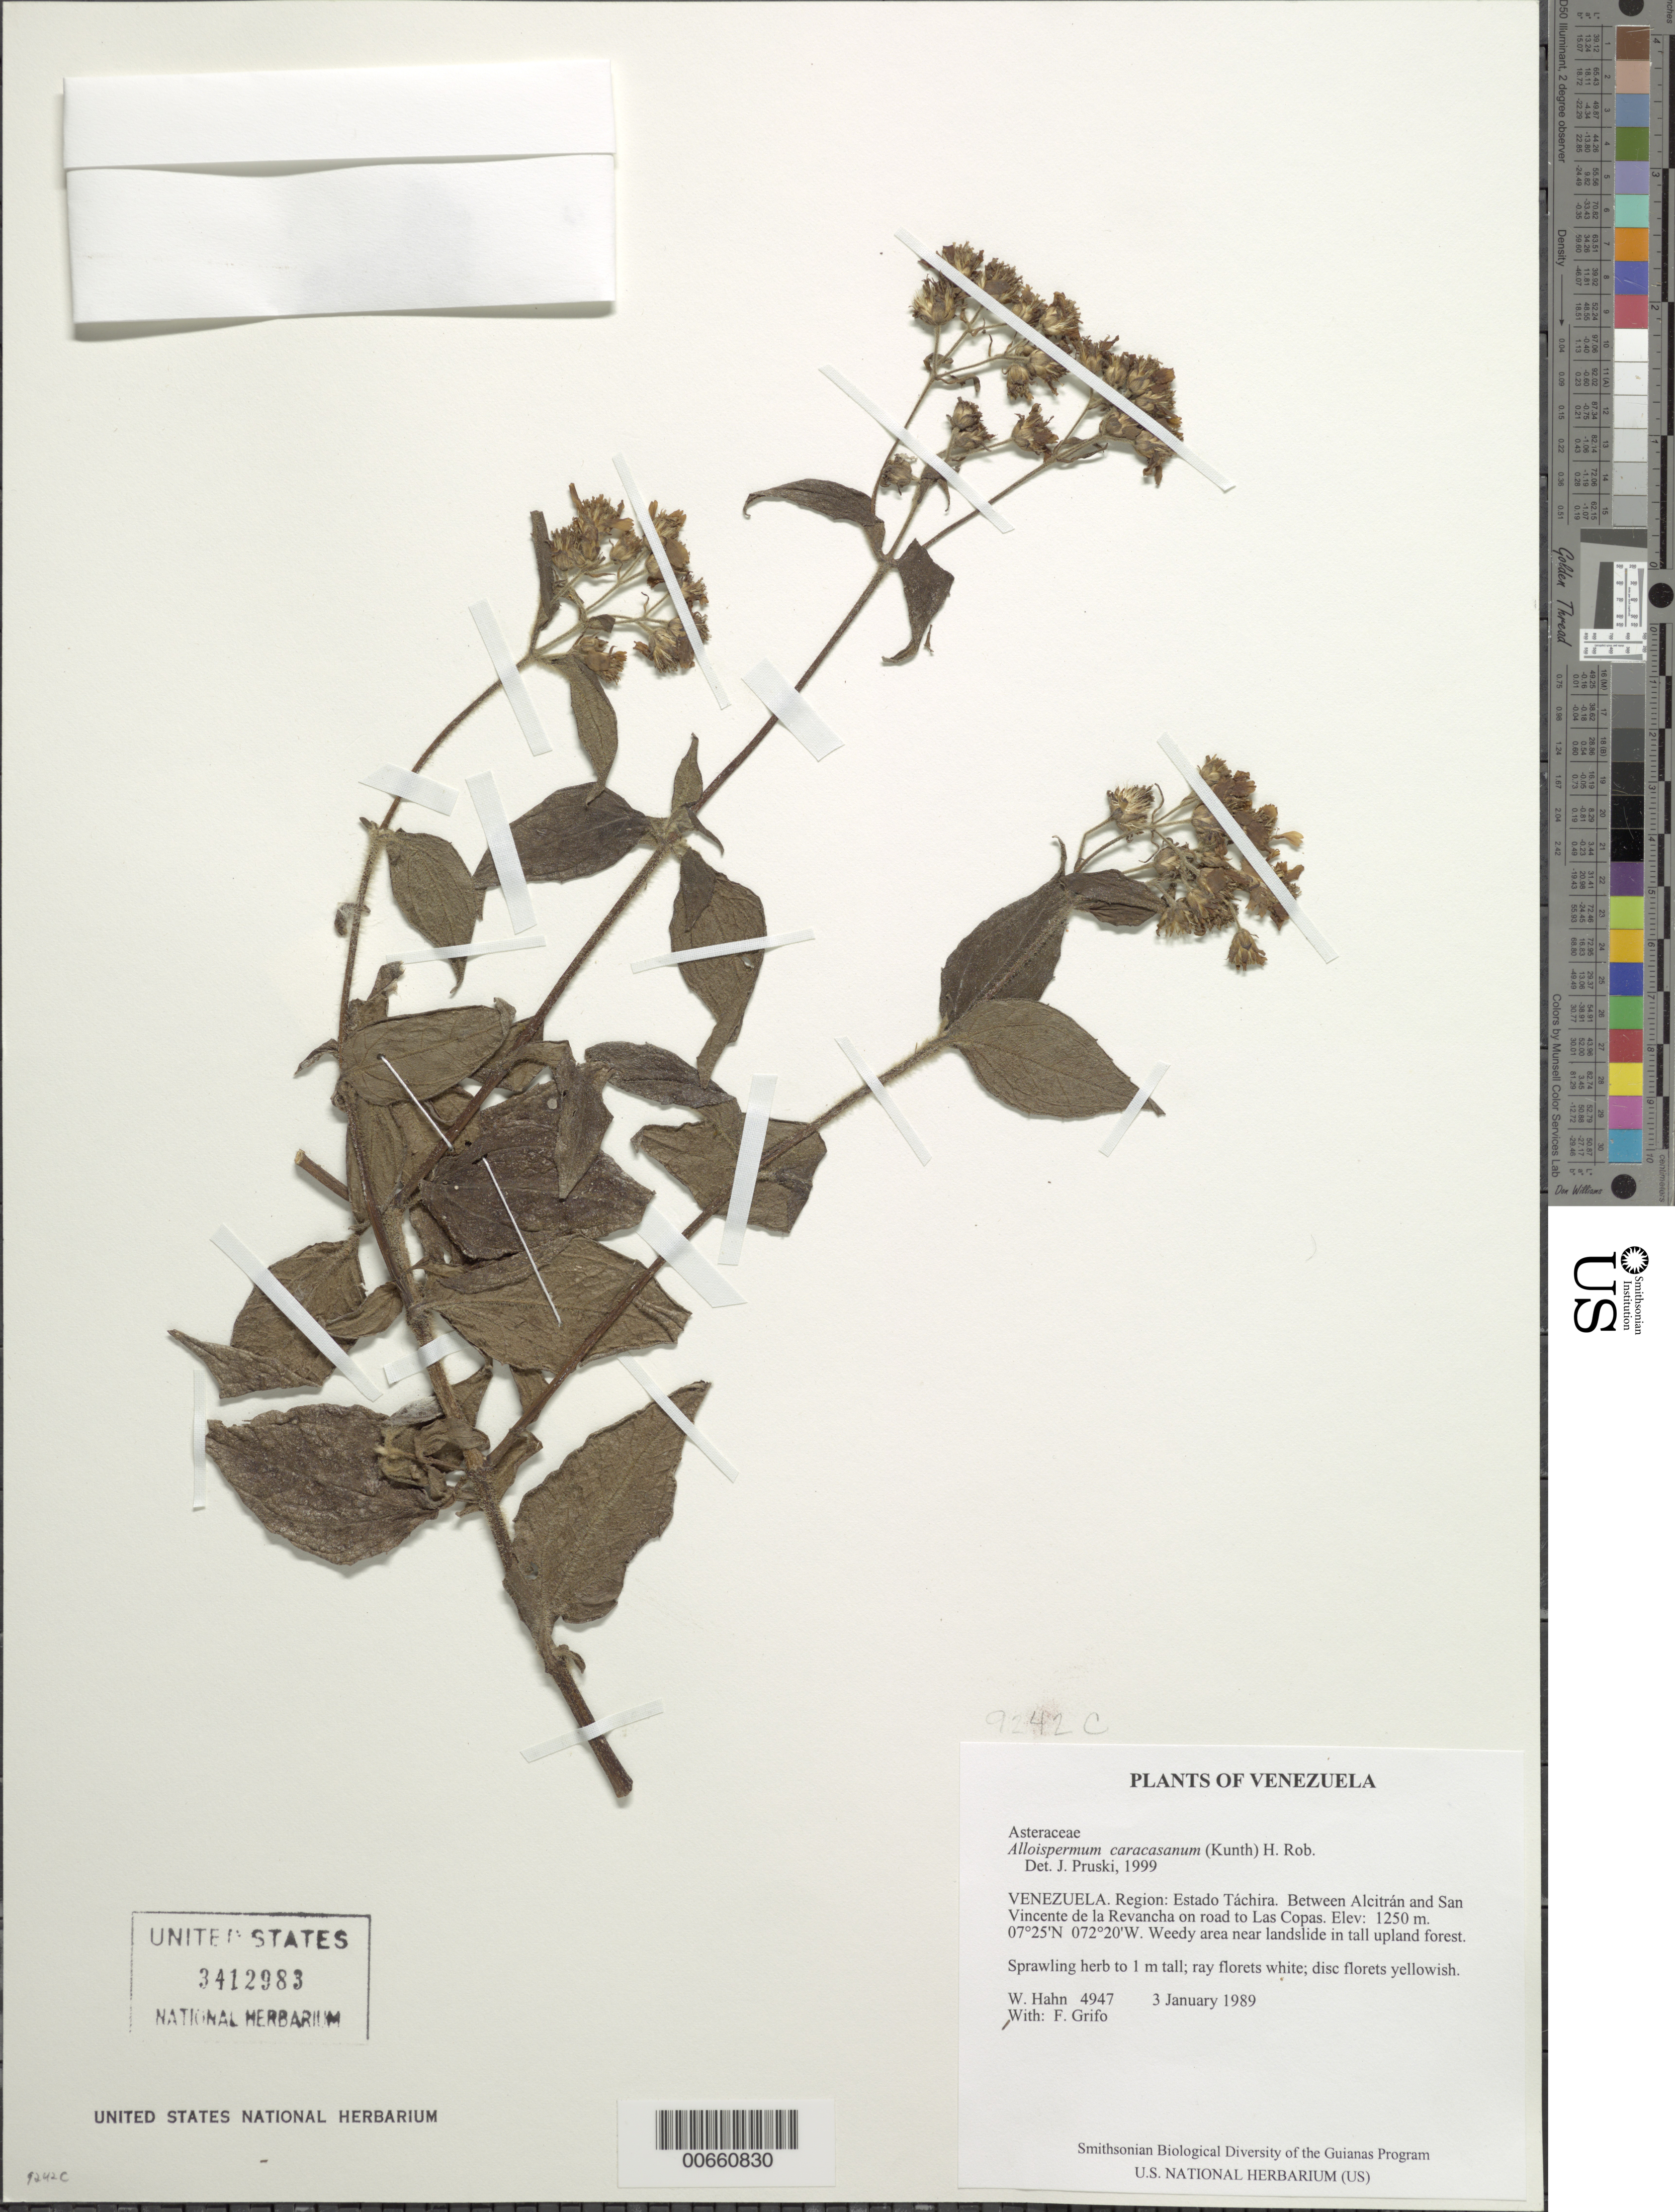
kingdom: Plantae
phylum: Tracheophyta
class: Magnoliopsida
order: Asterales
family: Asteraceae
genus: Alloispermum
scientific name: Alloispermum caracasanum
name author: (Kunth) H. Rob.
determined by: Pruski, J. F.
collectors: W. Hahn & F. Grifo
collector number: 4947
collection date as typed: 3 January 1989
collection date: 1989-01-03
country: Venezuela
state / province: Táchira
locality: Between Alcitrán and San Vincente de la Revancha on road to Las Copas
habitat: Weedy area near landslide in tall upland forest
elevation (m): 1250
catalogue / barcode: US 3412983